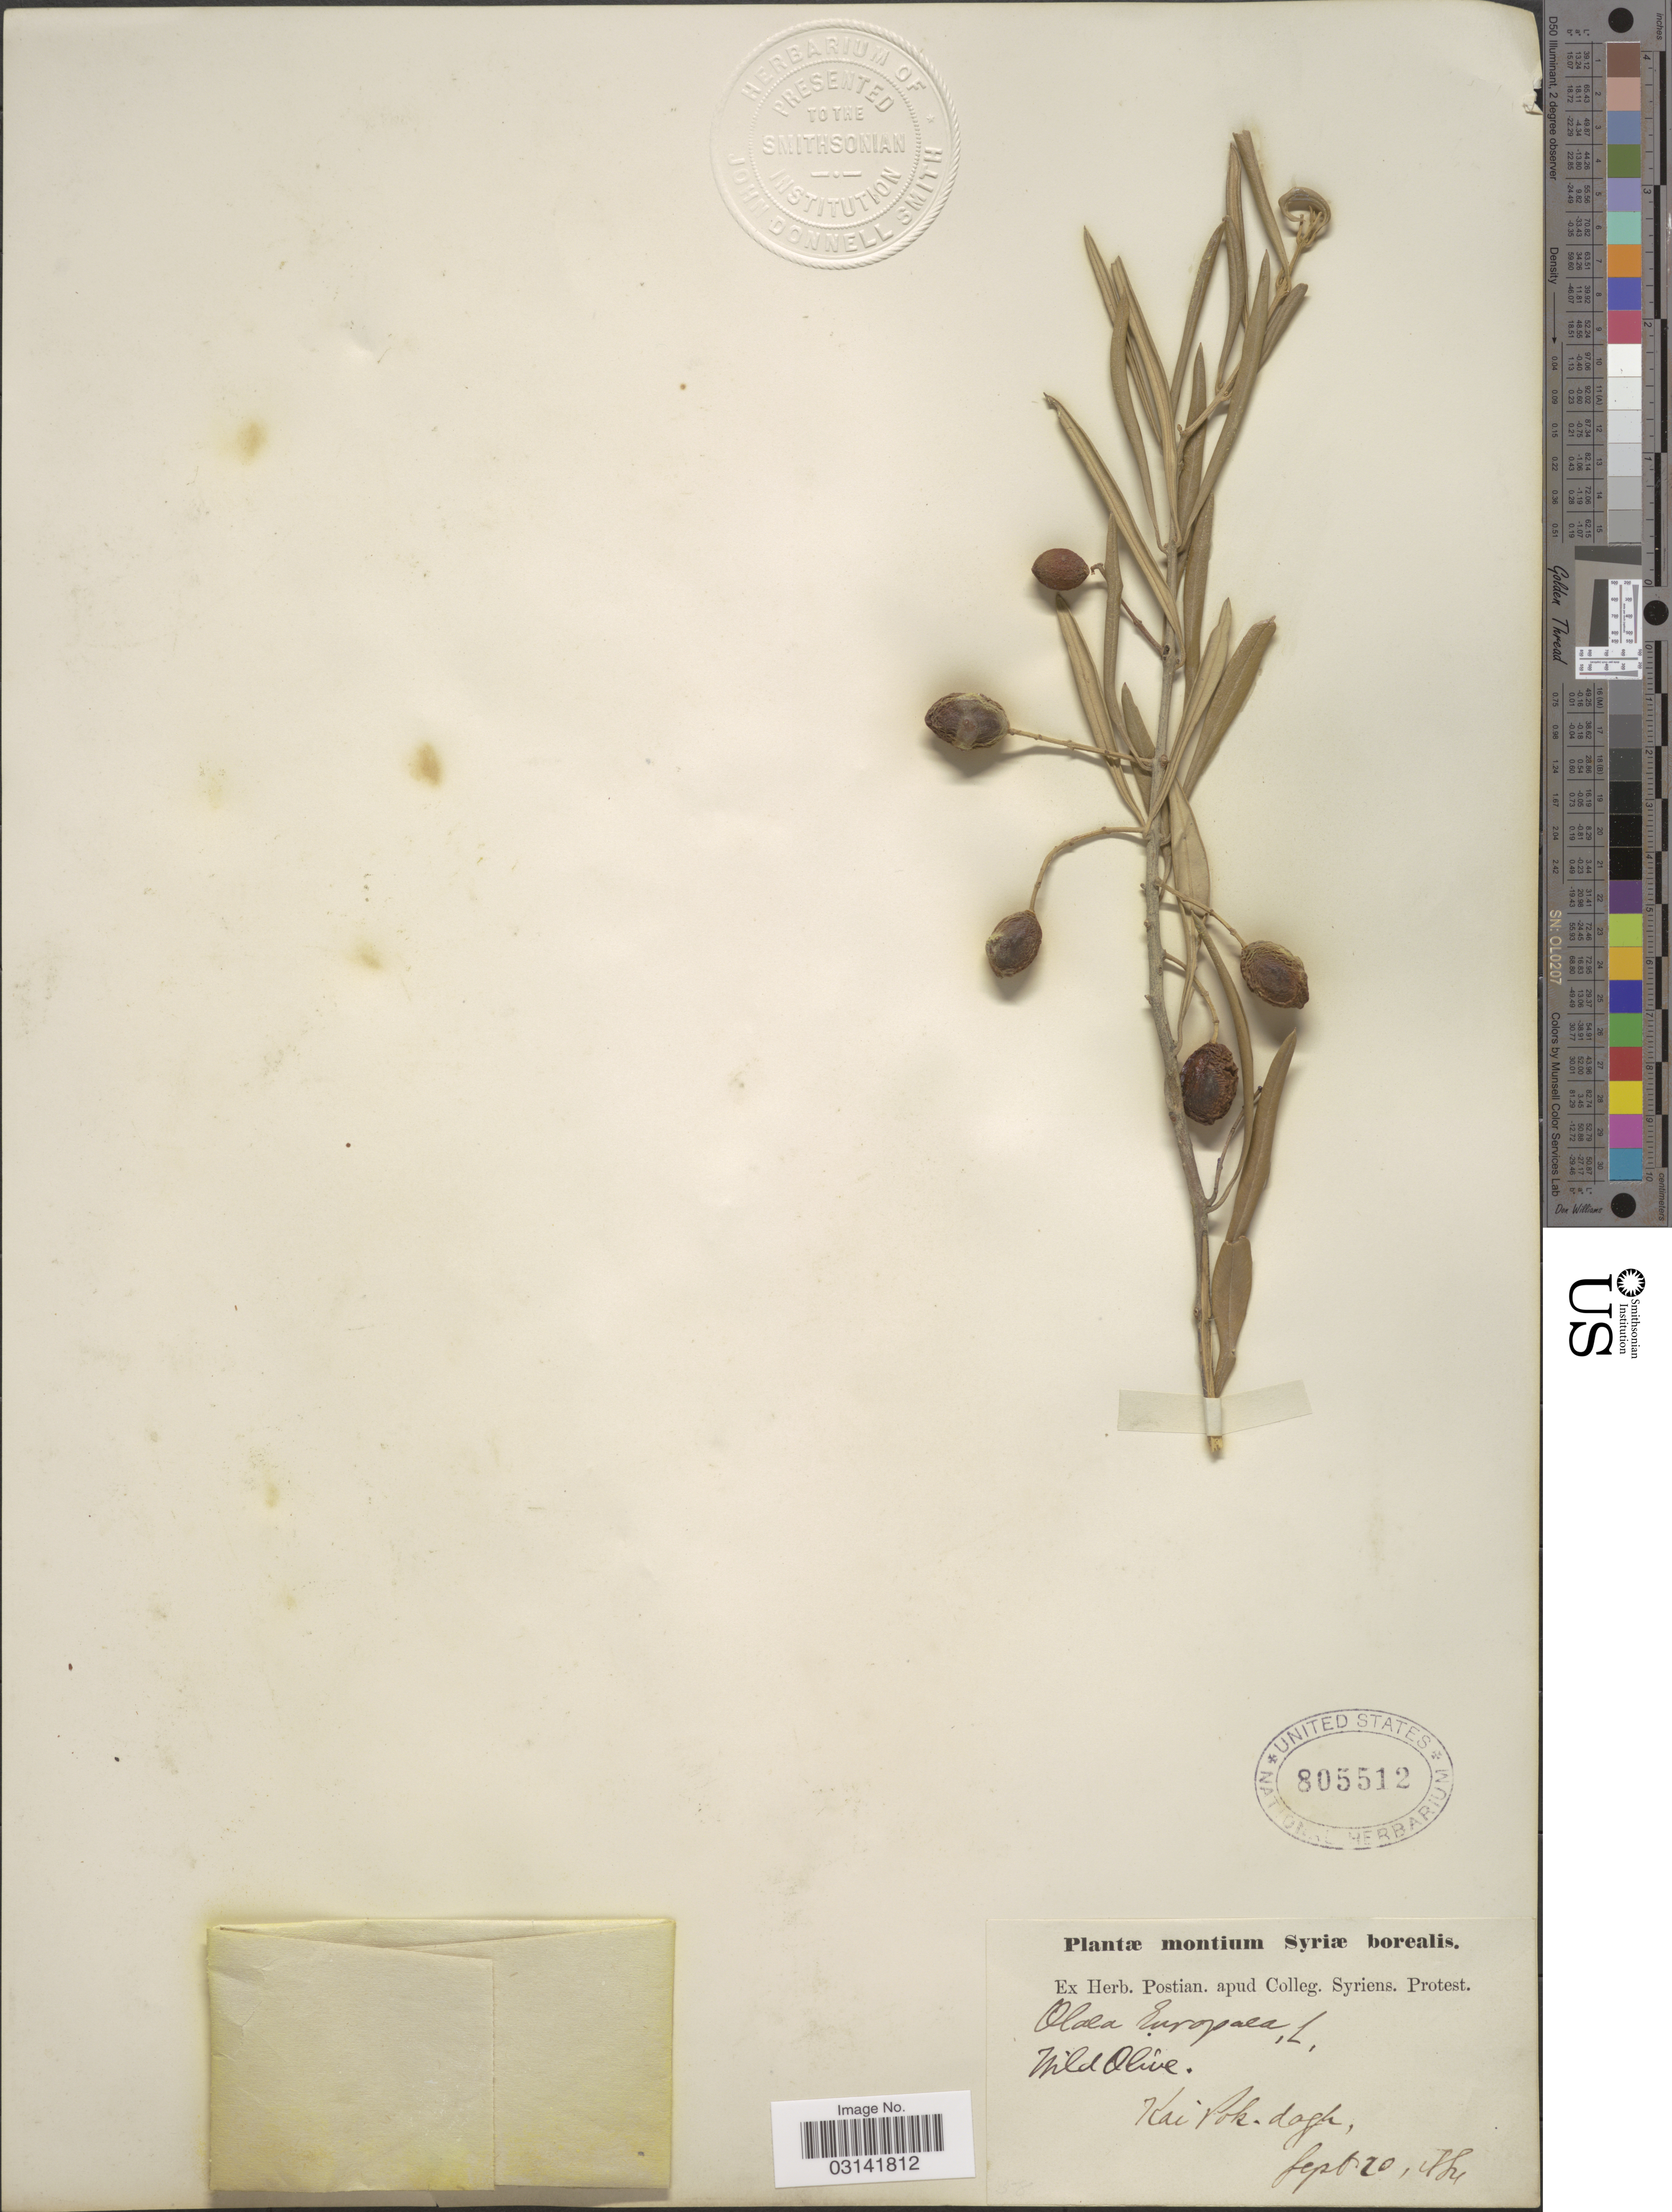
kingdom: Plantae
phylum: Tracheophyta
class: Magnoliopsida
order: Lamiales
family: Oleaceae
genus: Olea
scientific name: Olea europaea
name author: L.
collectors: ex herb. Postian. apud Colleg. Syriens. Protest. USE "Fannie P. A. Shepard" (10308853) AS PRIMARY COLLECTOR INSTEAD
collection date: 1884-09-20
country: Syria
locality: Montium Syriæ borealis. Kai Pok. dagh.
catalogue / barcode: US 805512